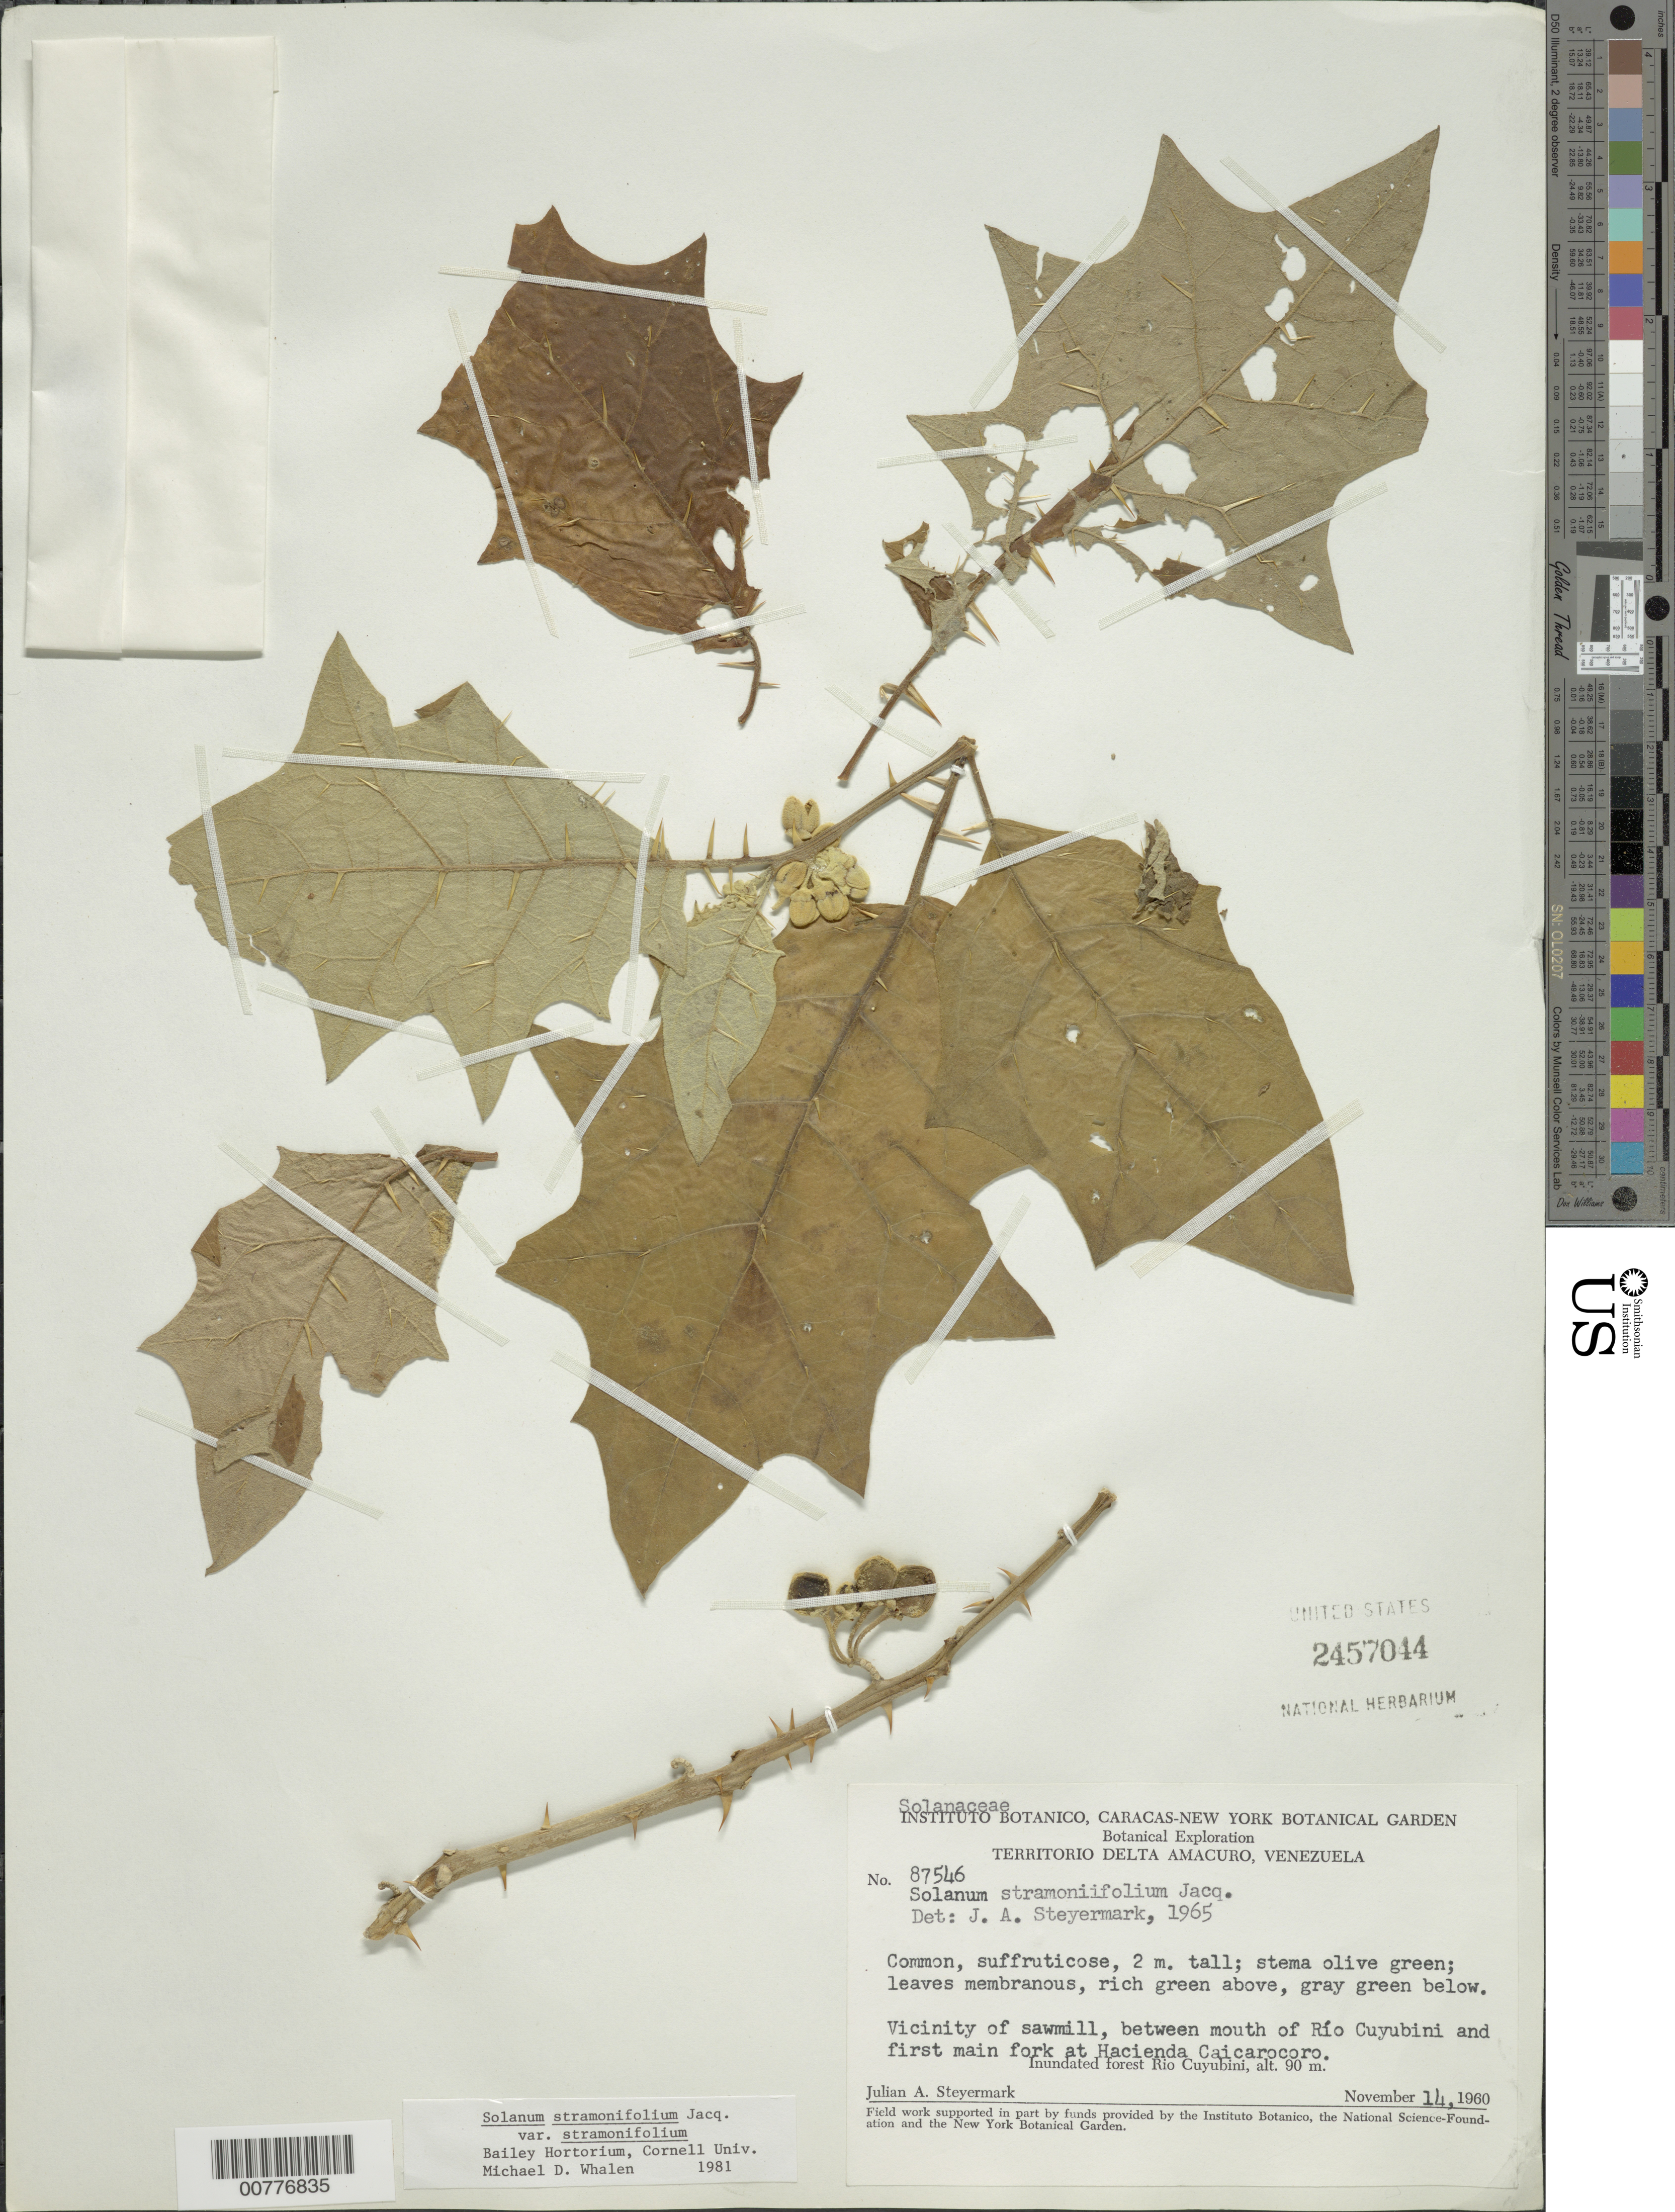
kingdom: Plantae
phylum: Tracheophyta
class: Magnoliopsida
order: Solanales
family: Solanaceae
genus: Solanum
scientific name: Solanum stramoniifolium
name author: Jacq.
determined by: Whalen, M. D.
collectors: J. Steyermark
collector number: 87546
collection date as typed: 11 Nov 1960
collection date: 1960-11-11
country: Venezuela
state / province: Delta Amacuro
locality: Río Cuyubini, vic of sawmill, between mouth of Río Cuyubini and first main fork at Hacienda Caicarocoro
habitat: Inundated forest.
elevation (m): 90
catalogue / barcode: US 2457044